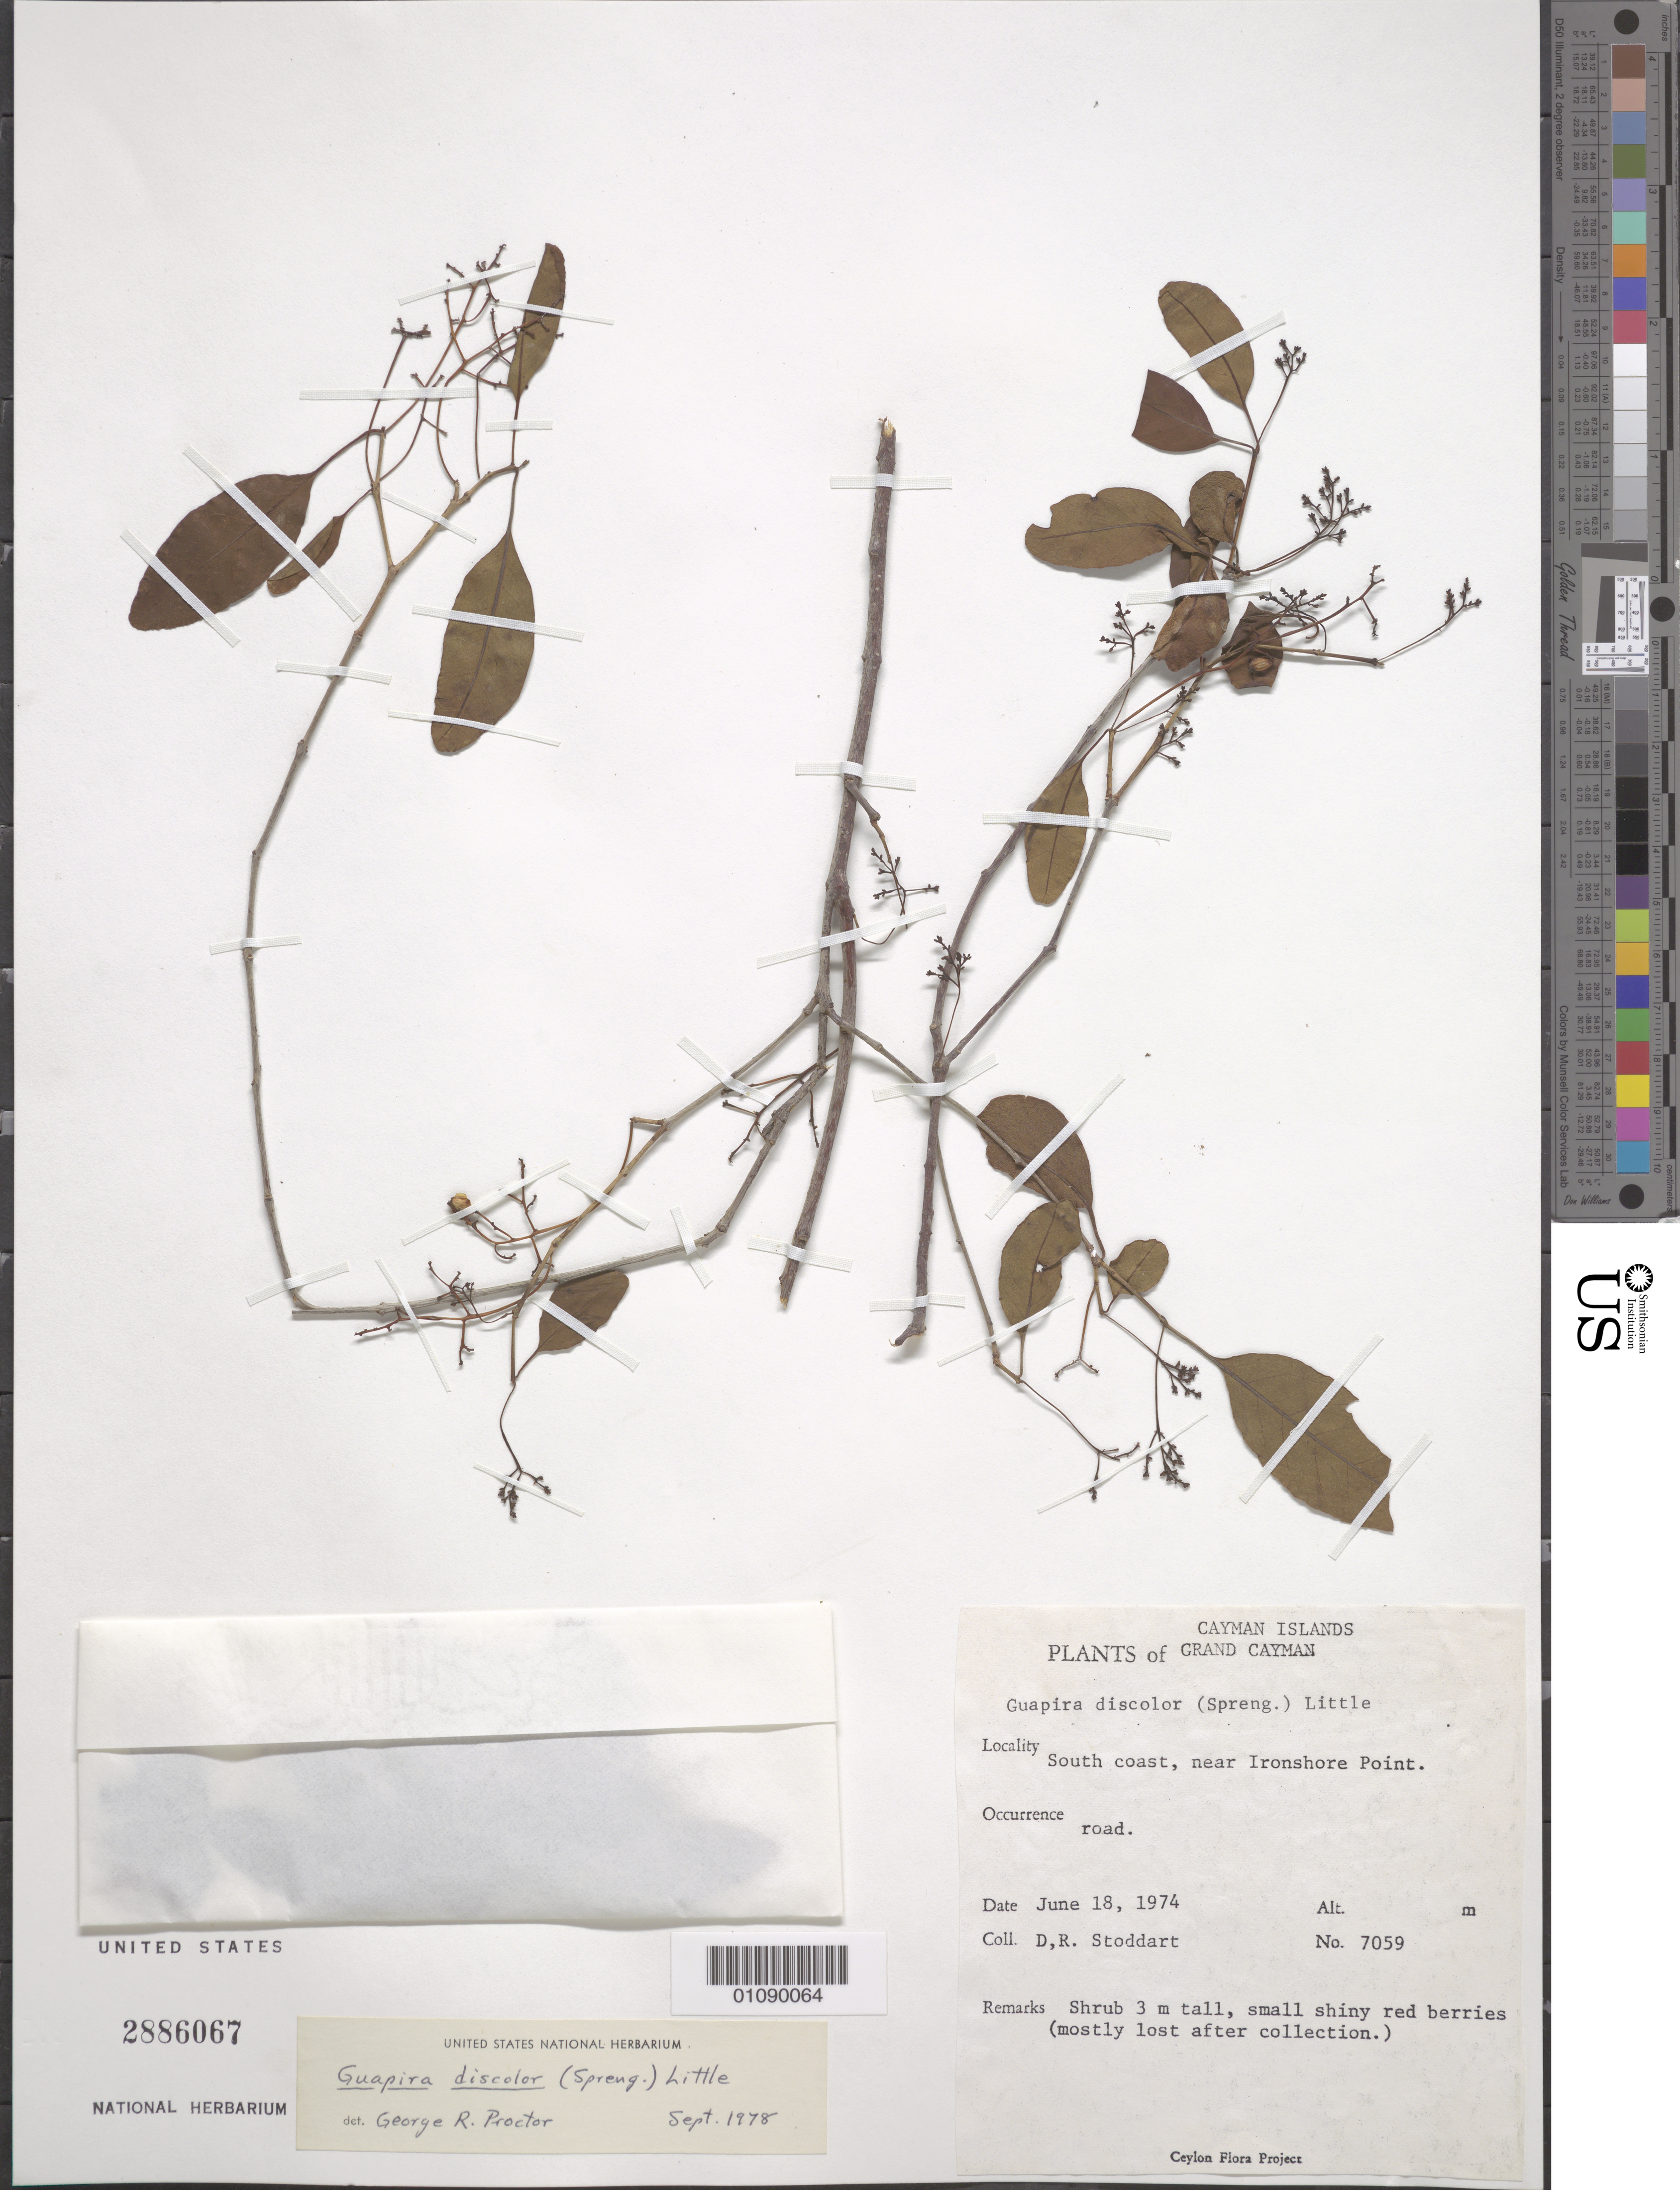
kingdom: Plantae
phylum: Tracheophyta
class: Magnoliopsida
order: Caryophyllales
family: Nyctaginaceae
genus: Guapira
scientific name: Guapira discolor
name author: (Spreng.) Little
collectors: -. Stocking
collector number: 7059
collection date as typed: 18 Jun 1974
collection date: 1974-06-18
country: Cayman Islands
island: Grand Cayman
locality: S coast, near Ironshore Point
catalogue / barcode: US 2886067